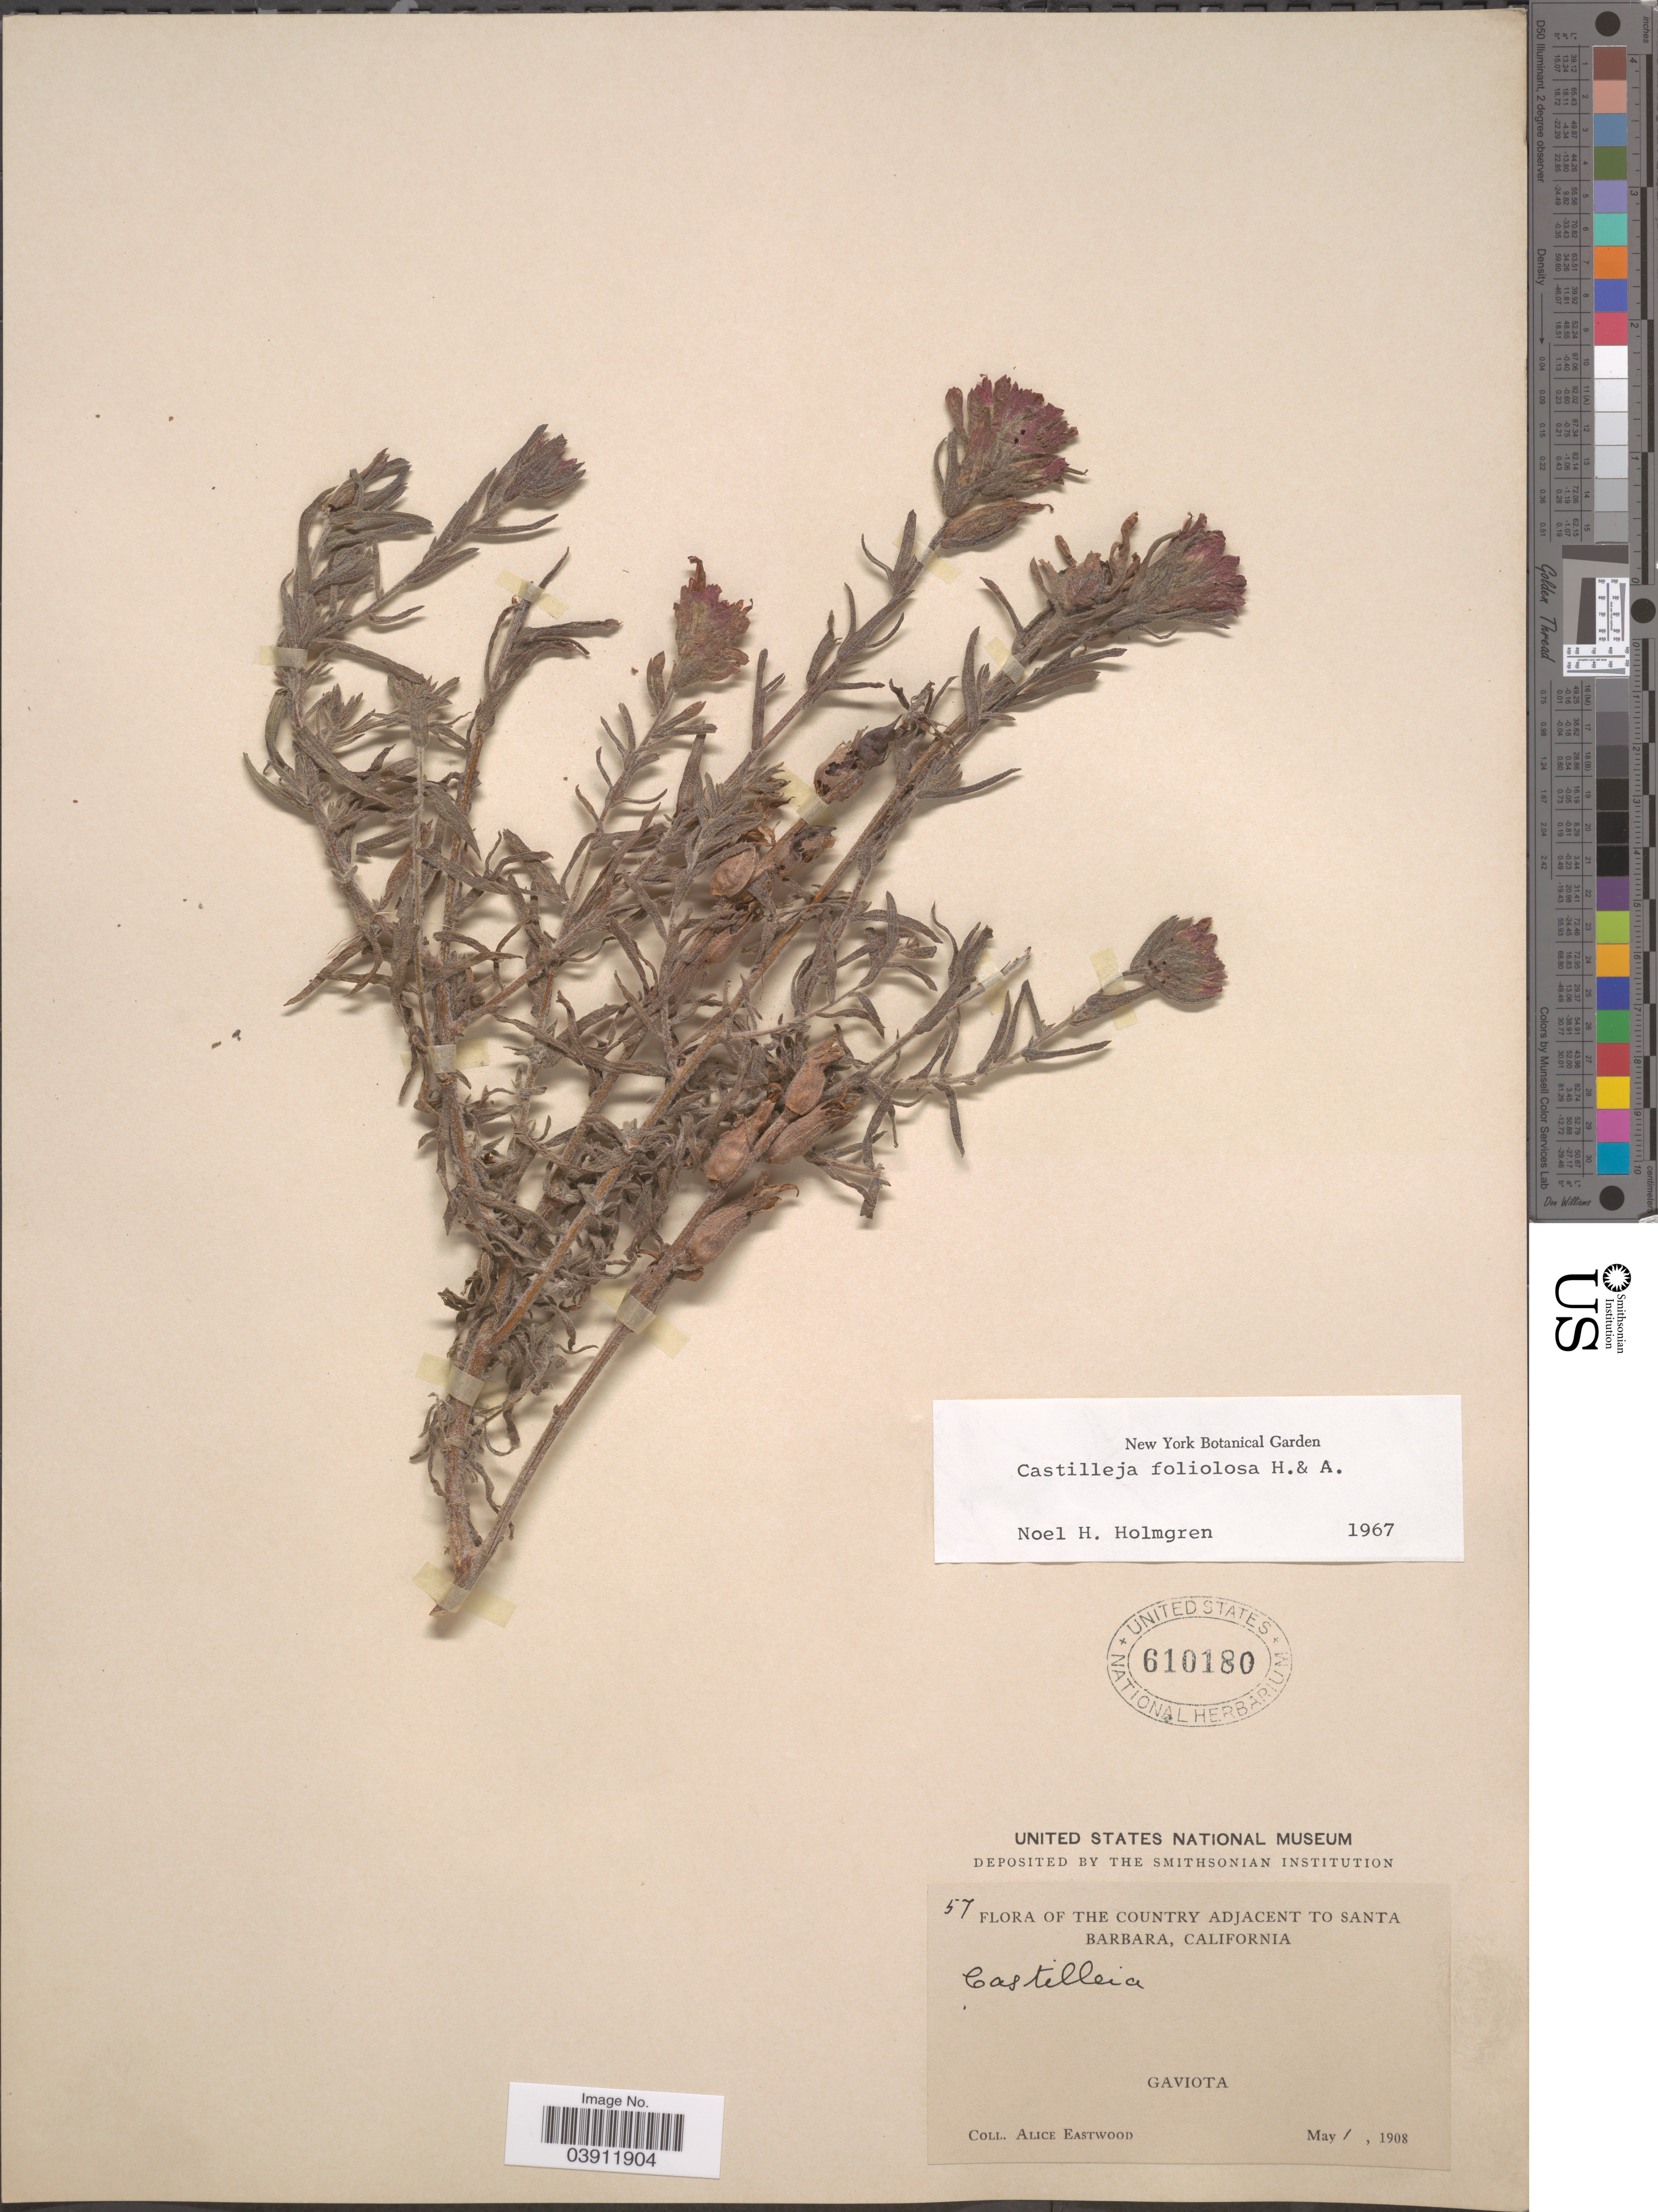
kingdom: Plantae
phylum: Tracheophyta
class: Magnoliopsida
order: Lamiales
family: Orobanchaceae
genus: Castilleja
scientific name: Castilleja foliolosa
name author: Hook. f.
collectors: A. Eastwood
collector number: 57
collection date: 1908-05-01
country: United States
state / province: California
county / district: Santa Barbara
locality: Country Adjacent to Santa Barbara. Gaviota.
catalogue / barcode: US 610180